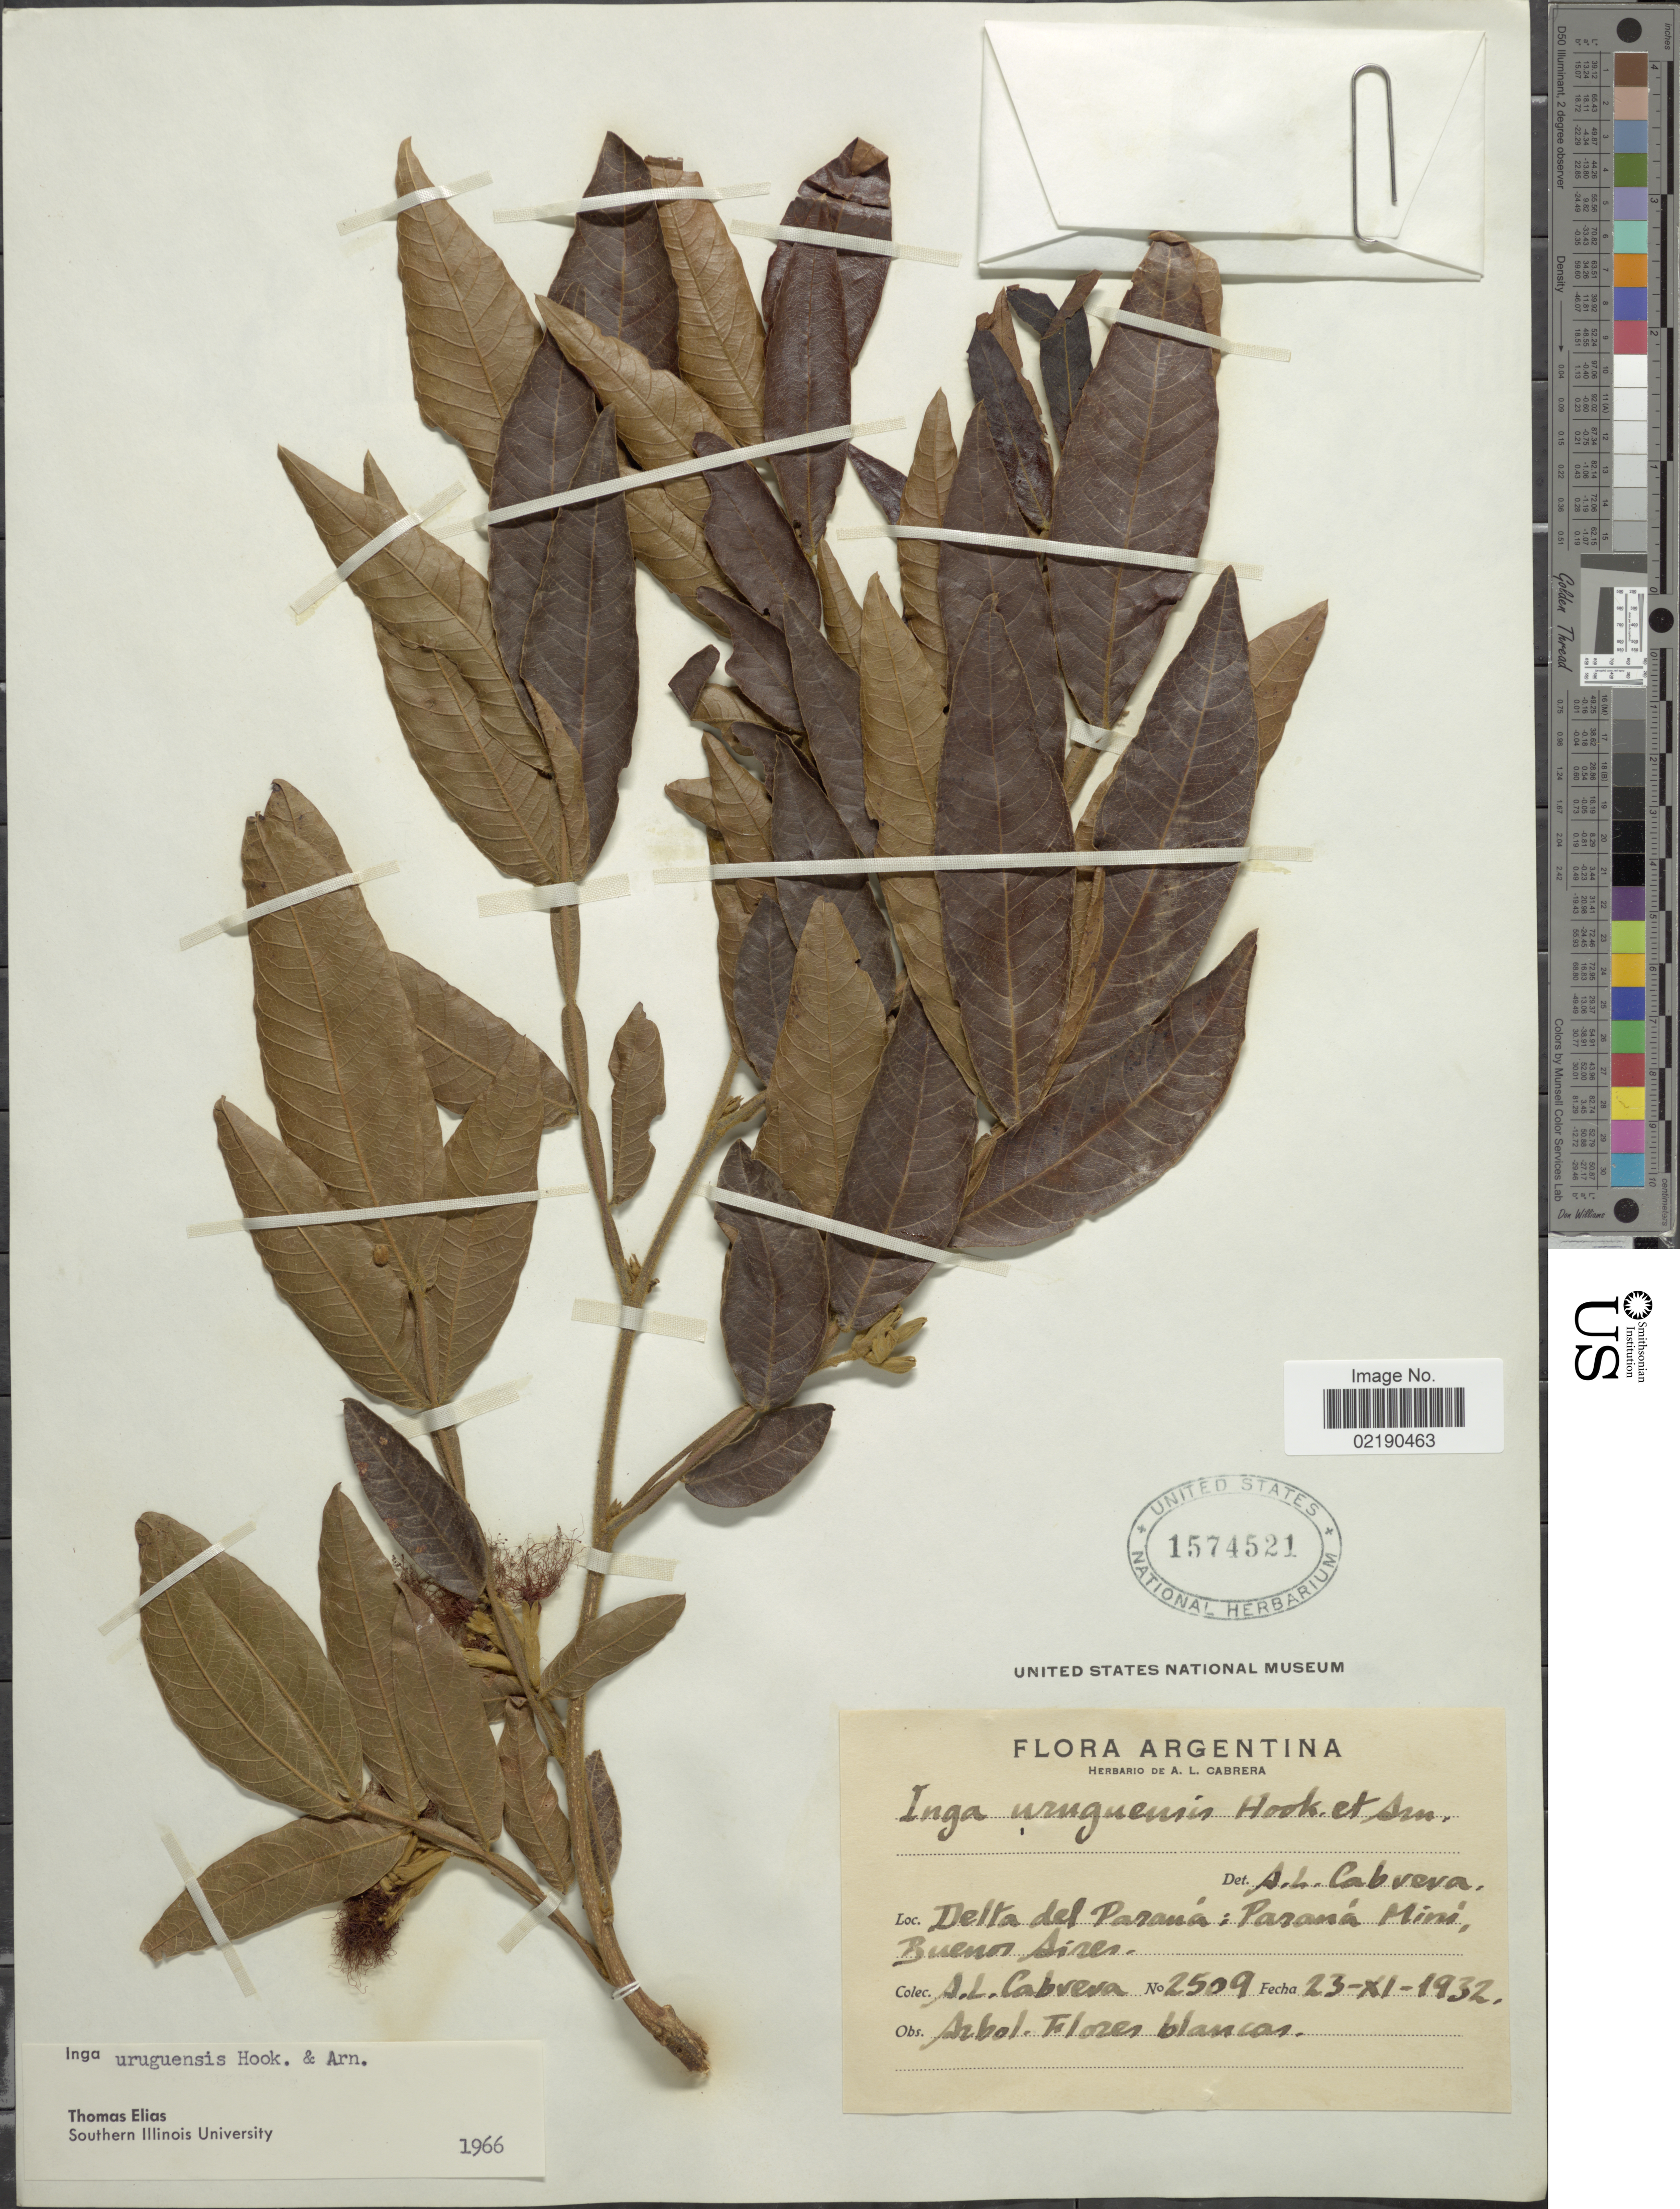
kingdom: Plantae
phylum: Tracheophyta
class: Magnoliopsida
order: Fabales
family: Fabaceae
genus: Inga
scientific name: Inga vera subsp. affinis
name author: (DC.) T.D. Penn.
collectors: A. L. Cabrera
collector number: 2509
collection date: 1932-11-23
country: Argentina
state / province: Buenos Aires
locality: Delta del Parana: Parana Mini, Buenos Aires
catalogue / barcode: US 1574521